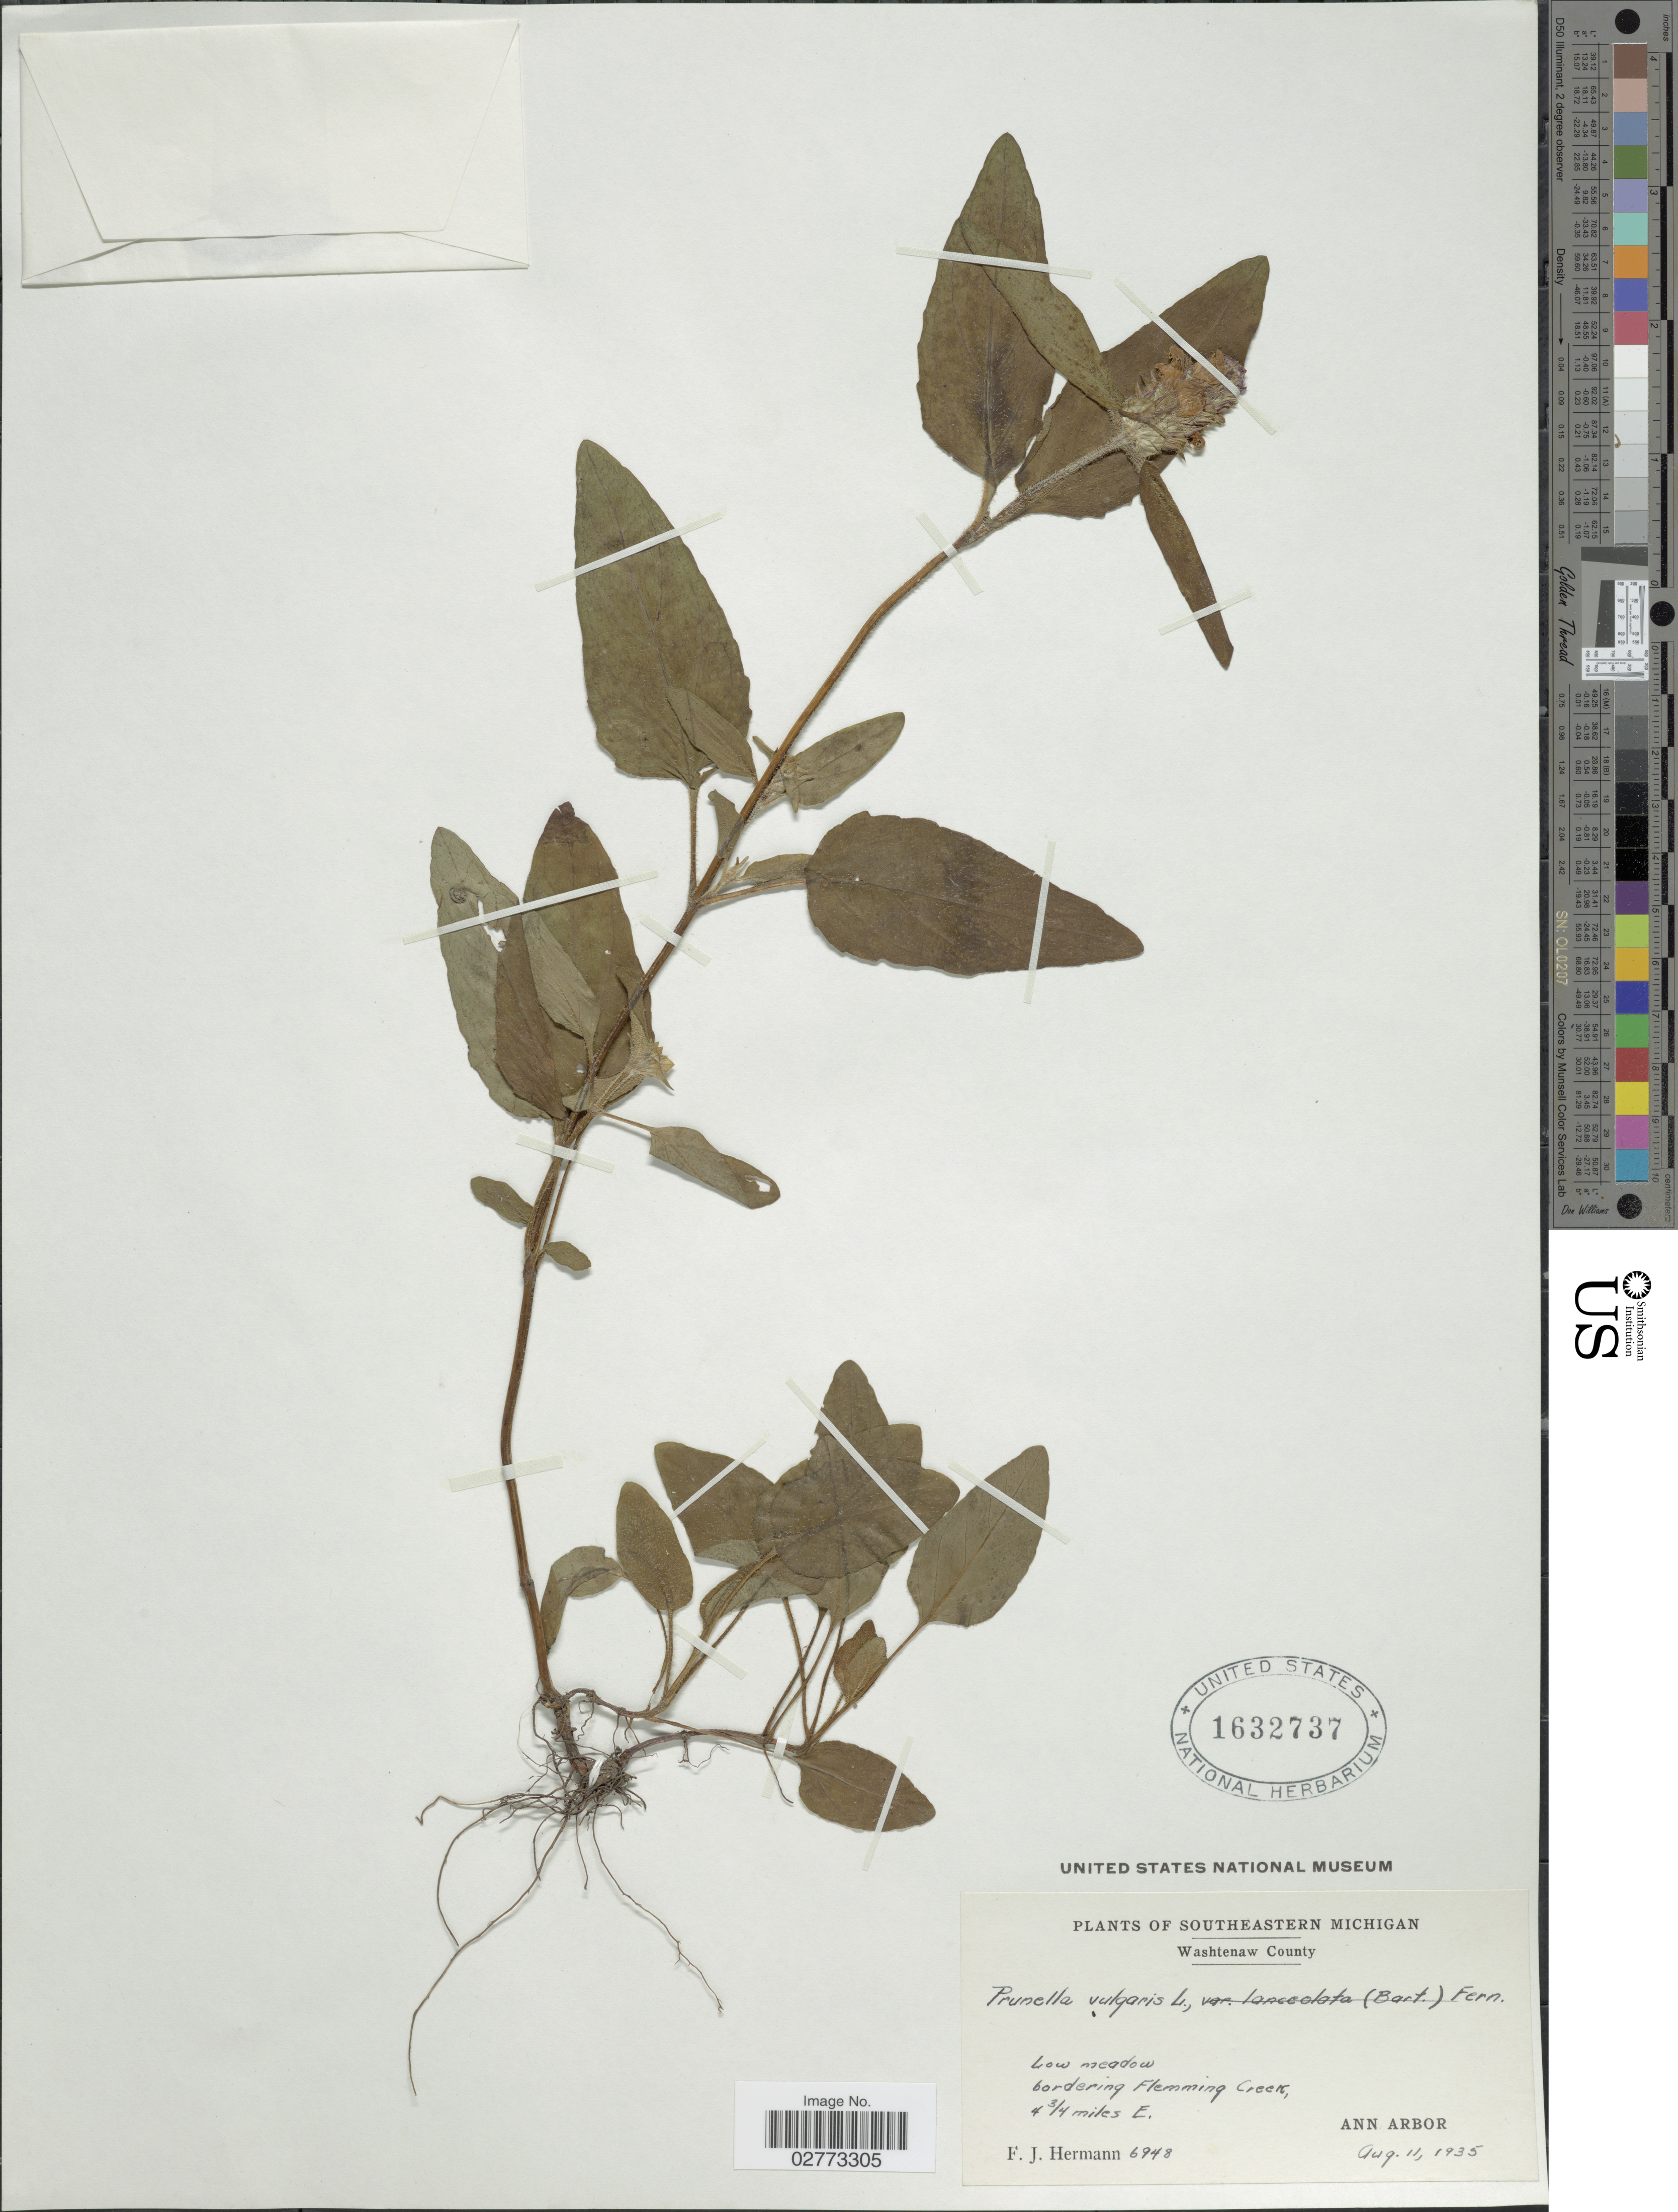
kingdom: Plantae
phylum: Tracheophyta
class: Magnoliopsida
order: Lamiales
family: Lamiaceae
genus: Prunella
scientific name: Prunella vulgaris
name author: L.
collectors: F. J. Hermann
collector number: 6948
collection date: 1935-08-11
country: United States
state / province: Michigan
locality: Southeastern Michigan. Washtenaw County. Bordering Flemming Creek, 4¾ miles E. Ann Arbor.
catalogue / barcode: US 1632737